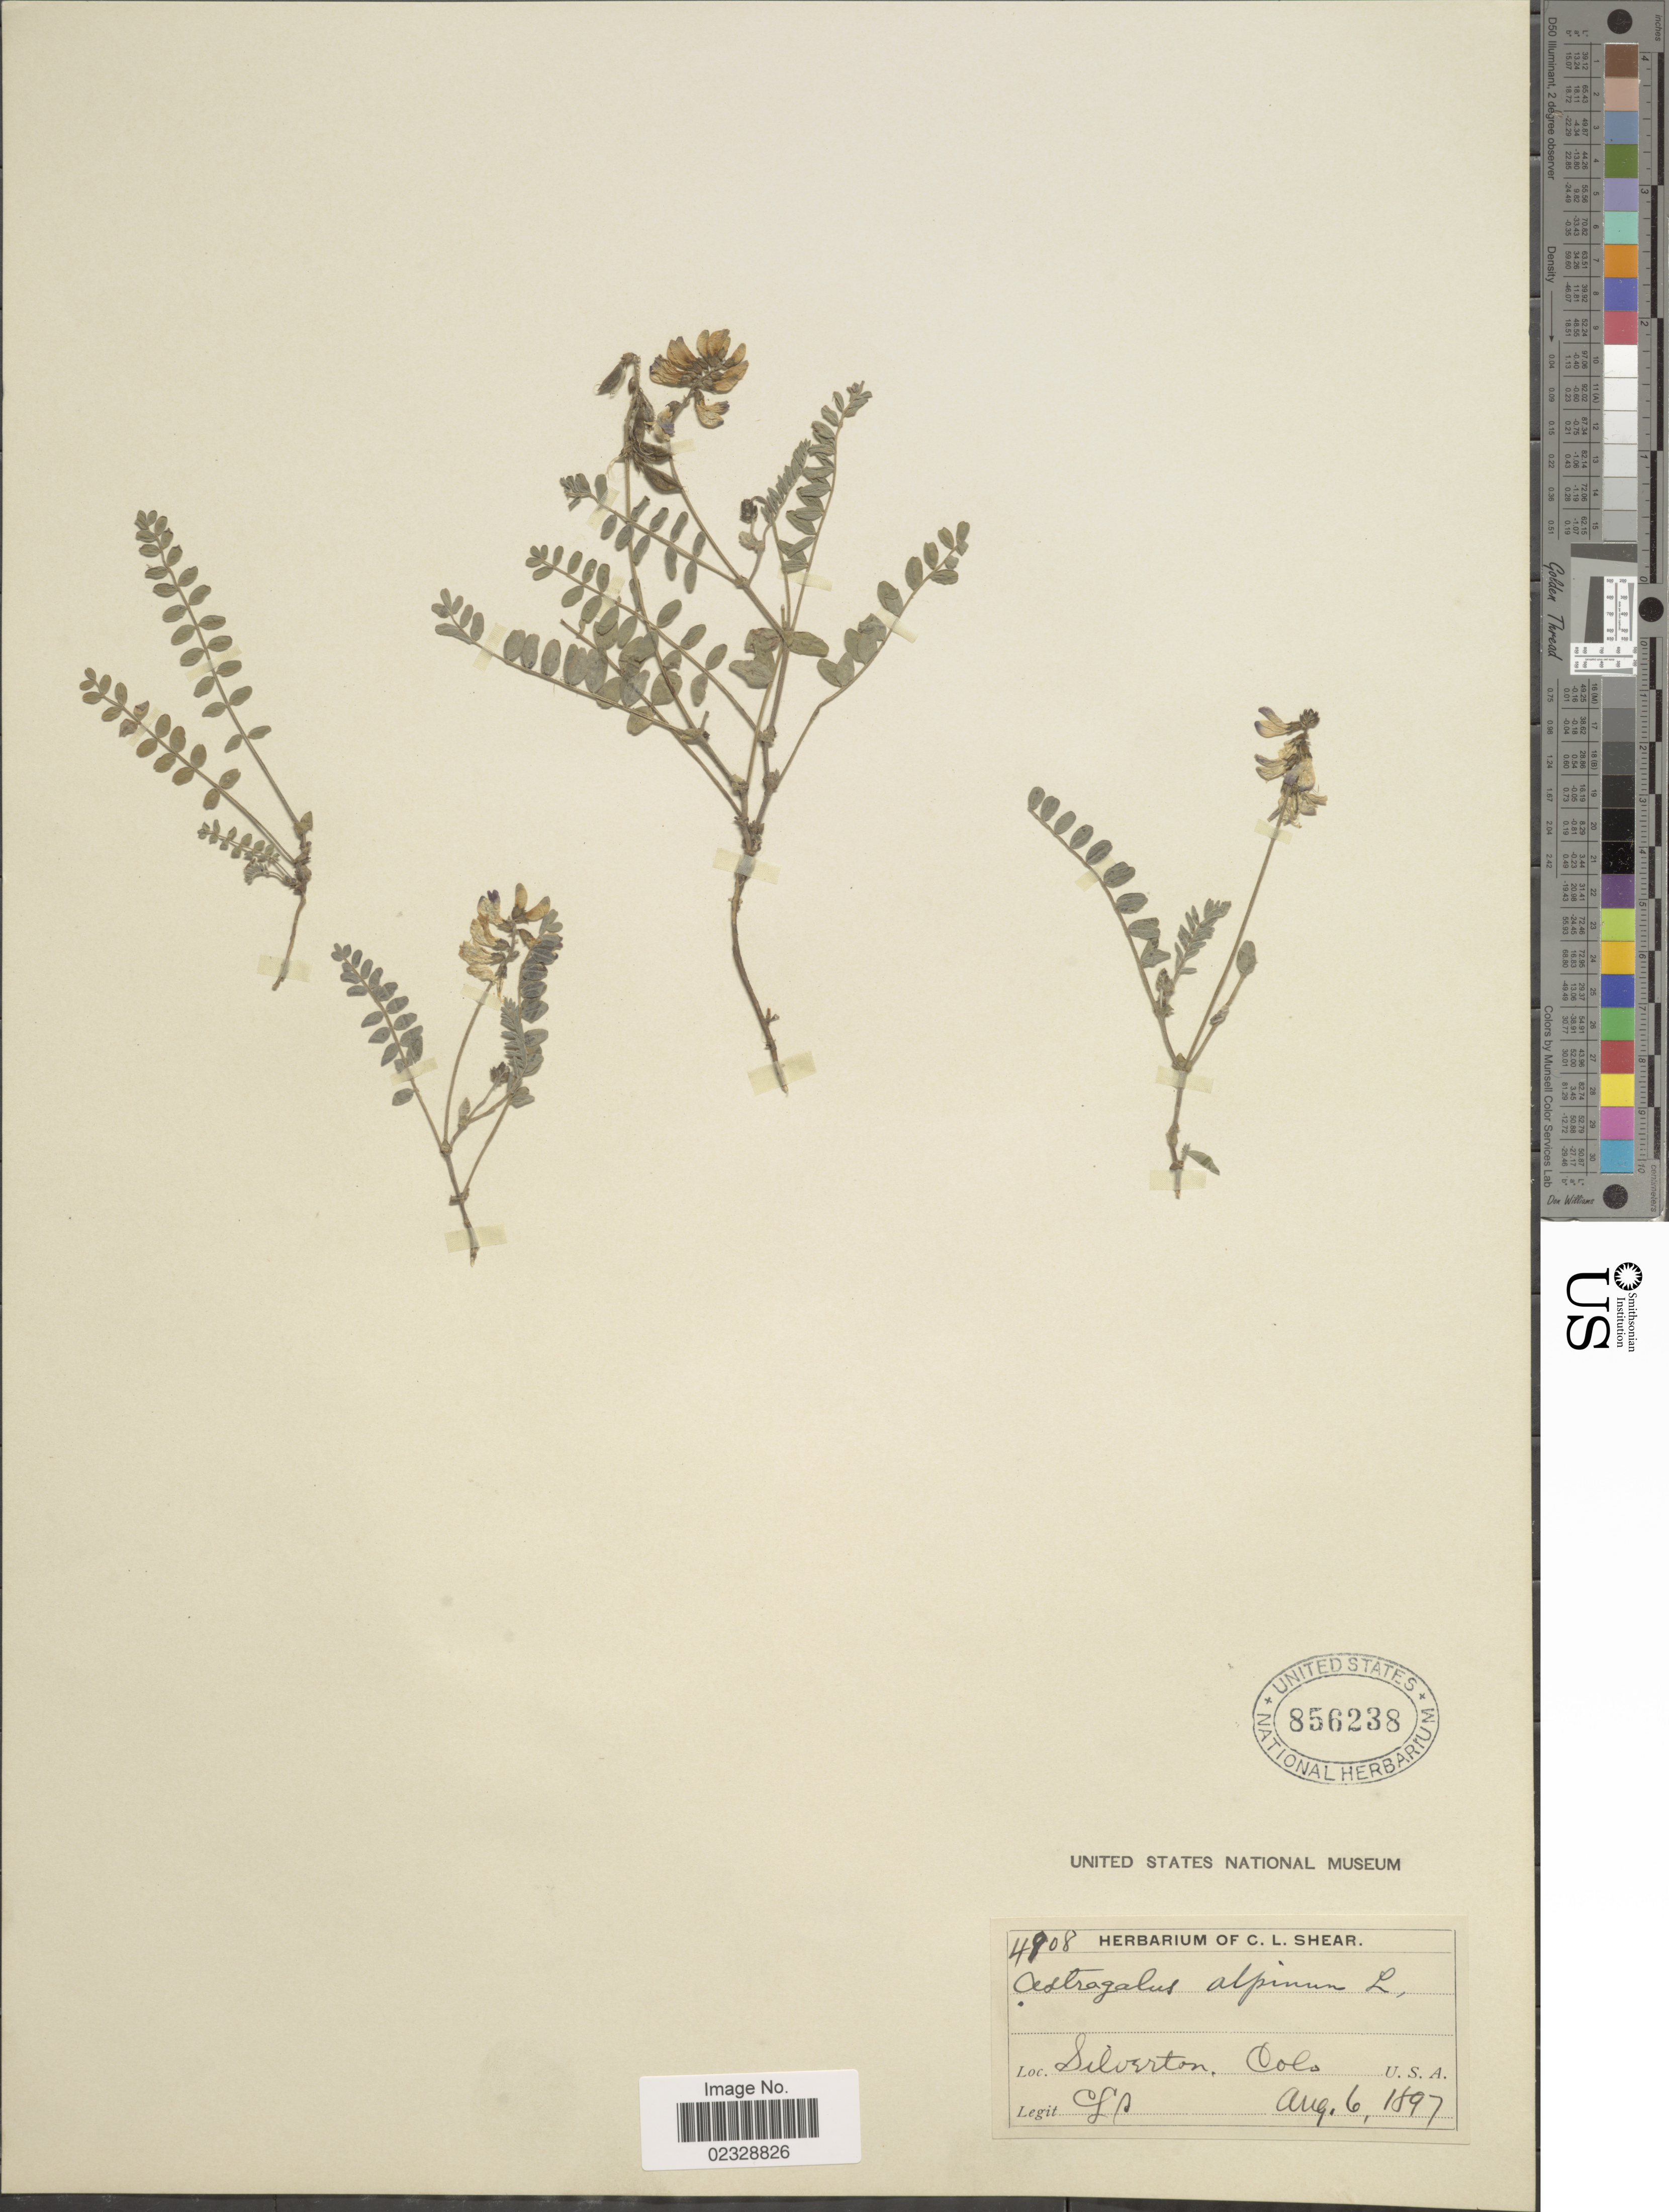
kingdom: Plantae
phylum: Tracheophyta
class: Magnoliopsida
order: Fabales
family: Fabaceae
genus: Astragalus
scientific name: Astragalus alpinus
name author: L.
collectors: C. L. Shear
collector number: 4808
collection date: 1897-08-06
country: United States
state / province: Colorado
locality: Silverton, Colo.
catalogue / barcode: US 856238